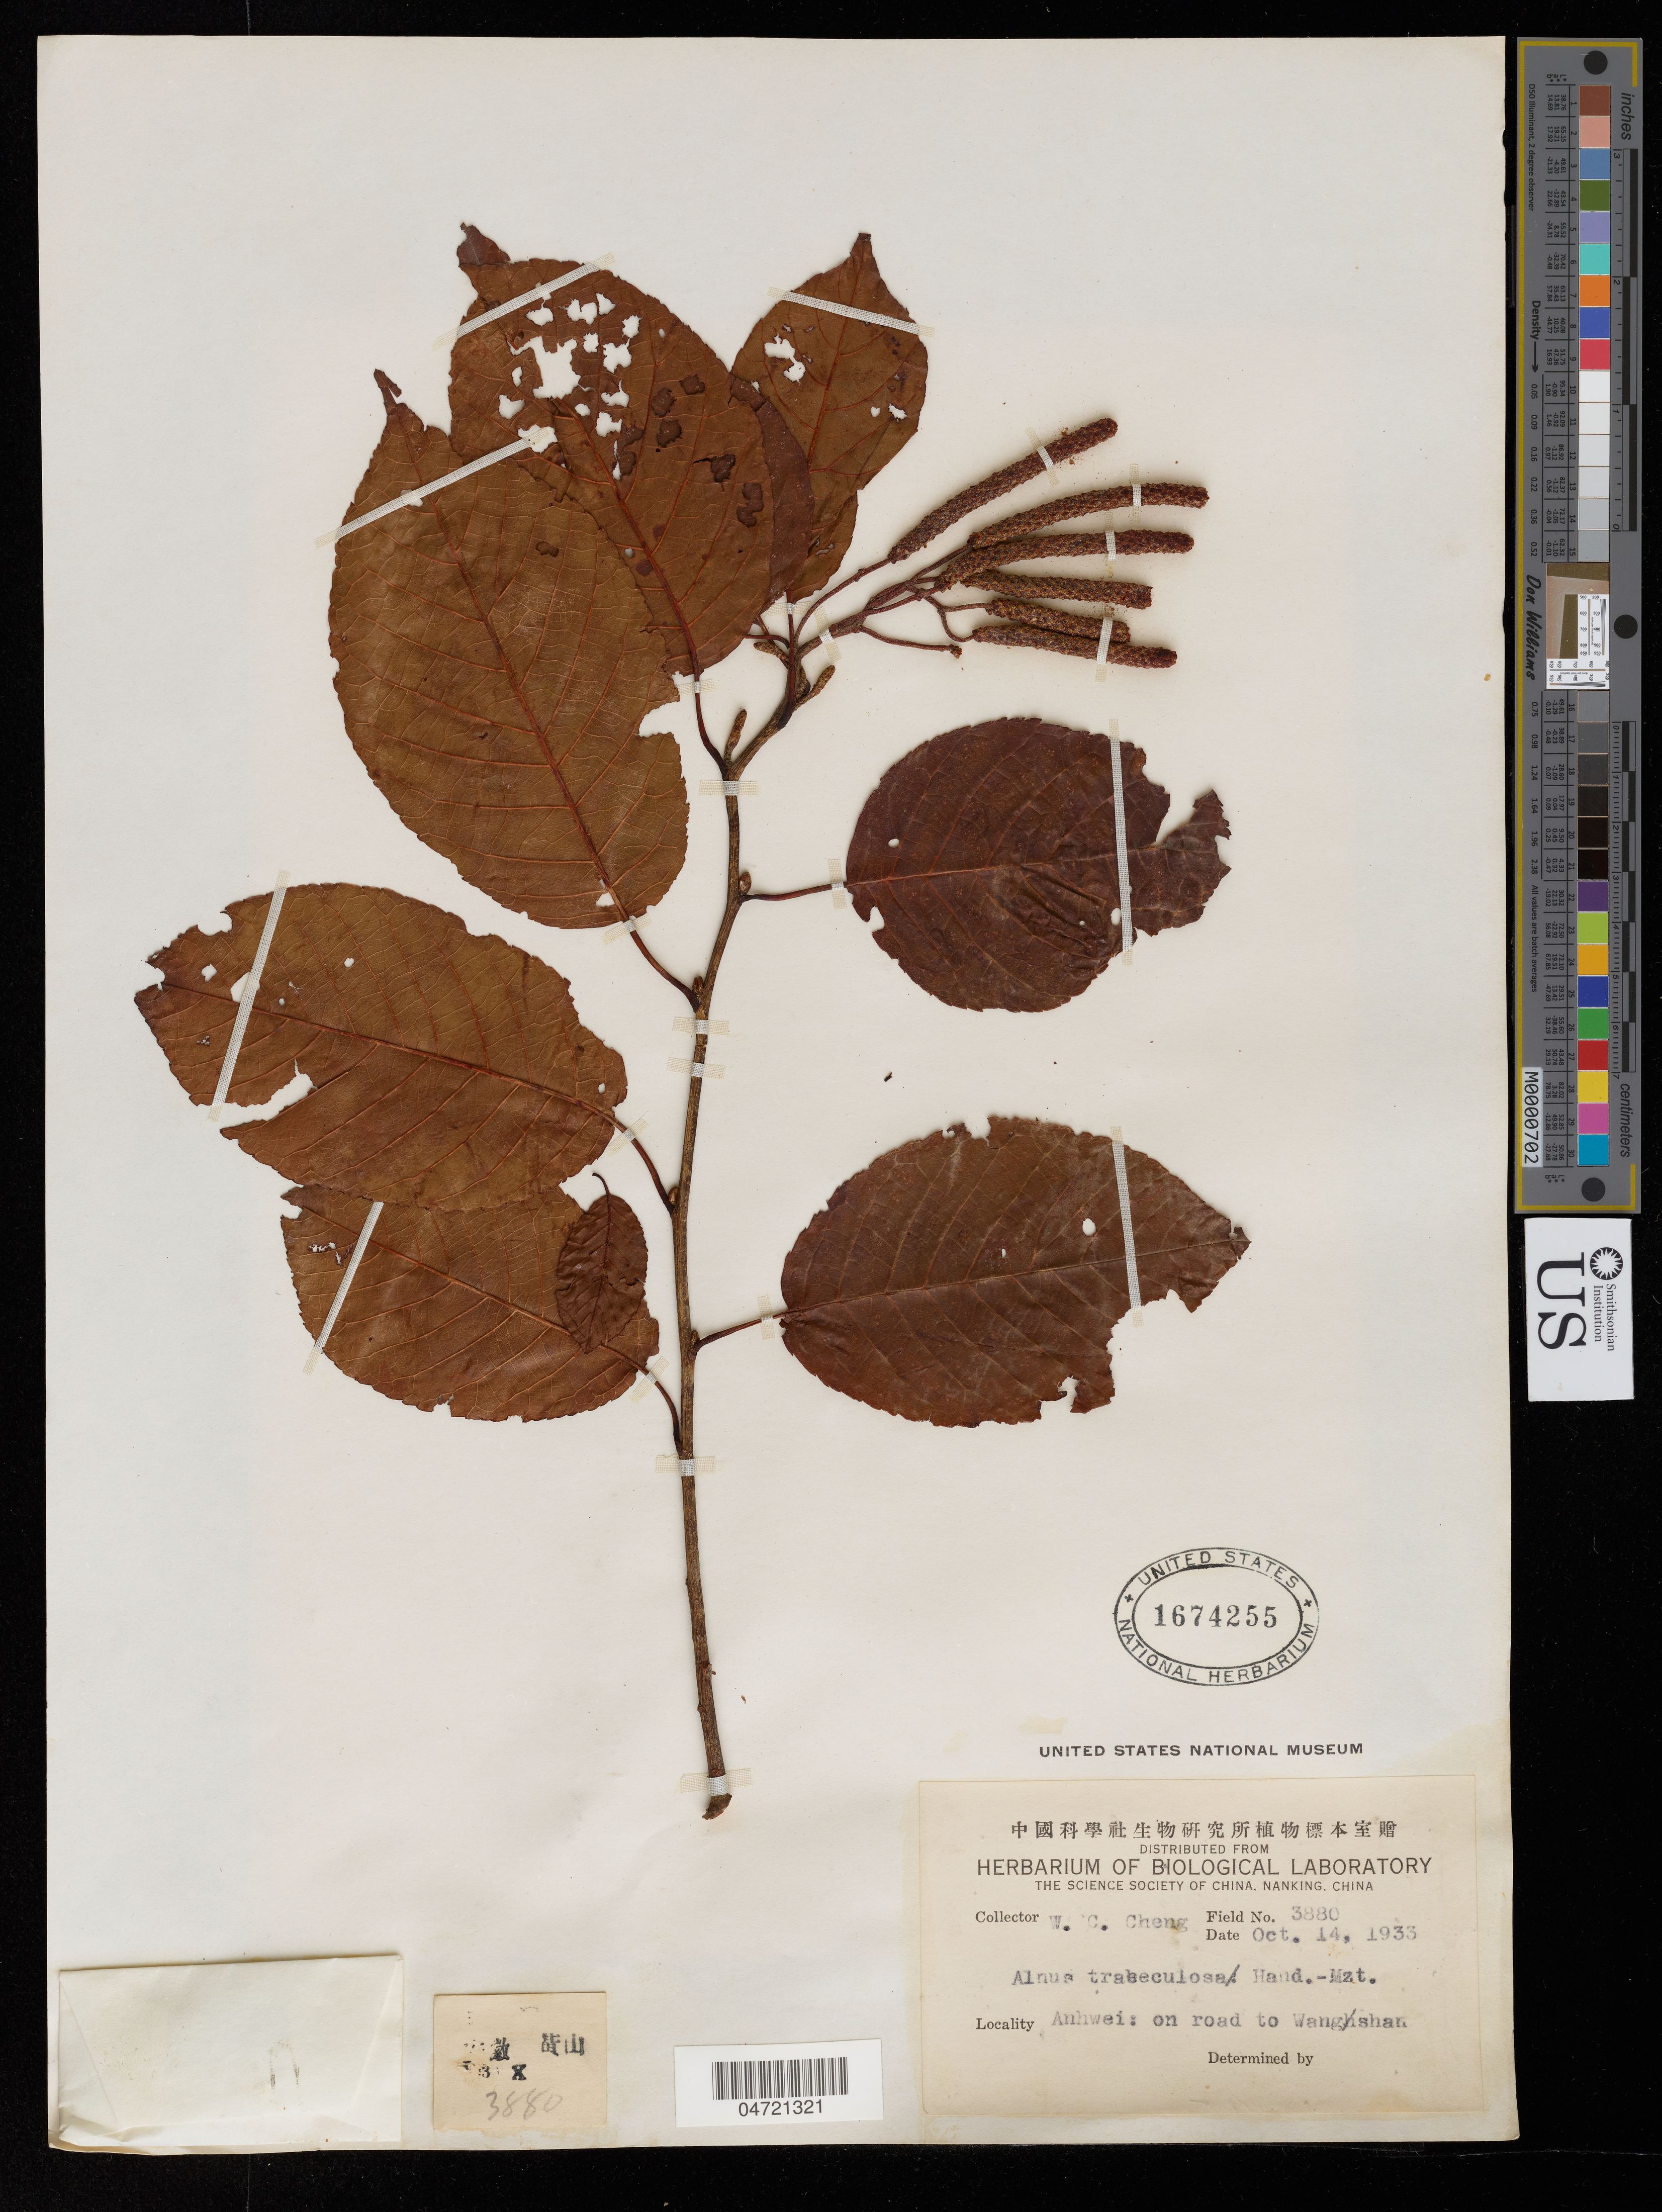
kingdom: Plantae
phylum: Tracheophyta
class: Magnoliopsida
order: Fagales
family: Betulaceae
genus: Alnus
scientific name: Alnus trabeculosa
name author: Hand.-Mazz.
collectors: W. C. Cheng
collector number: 3880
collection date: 1933-10-14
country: China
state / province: Anhui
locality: Anhwei: on road to Wangshan.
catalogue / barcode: US 1674255